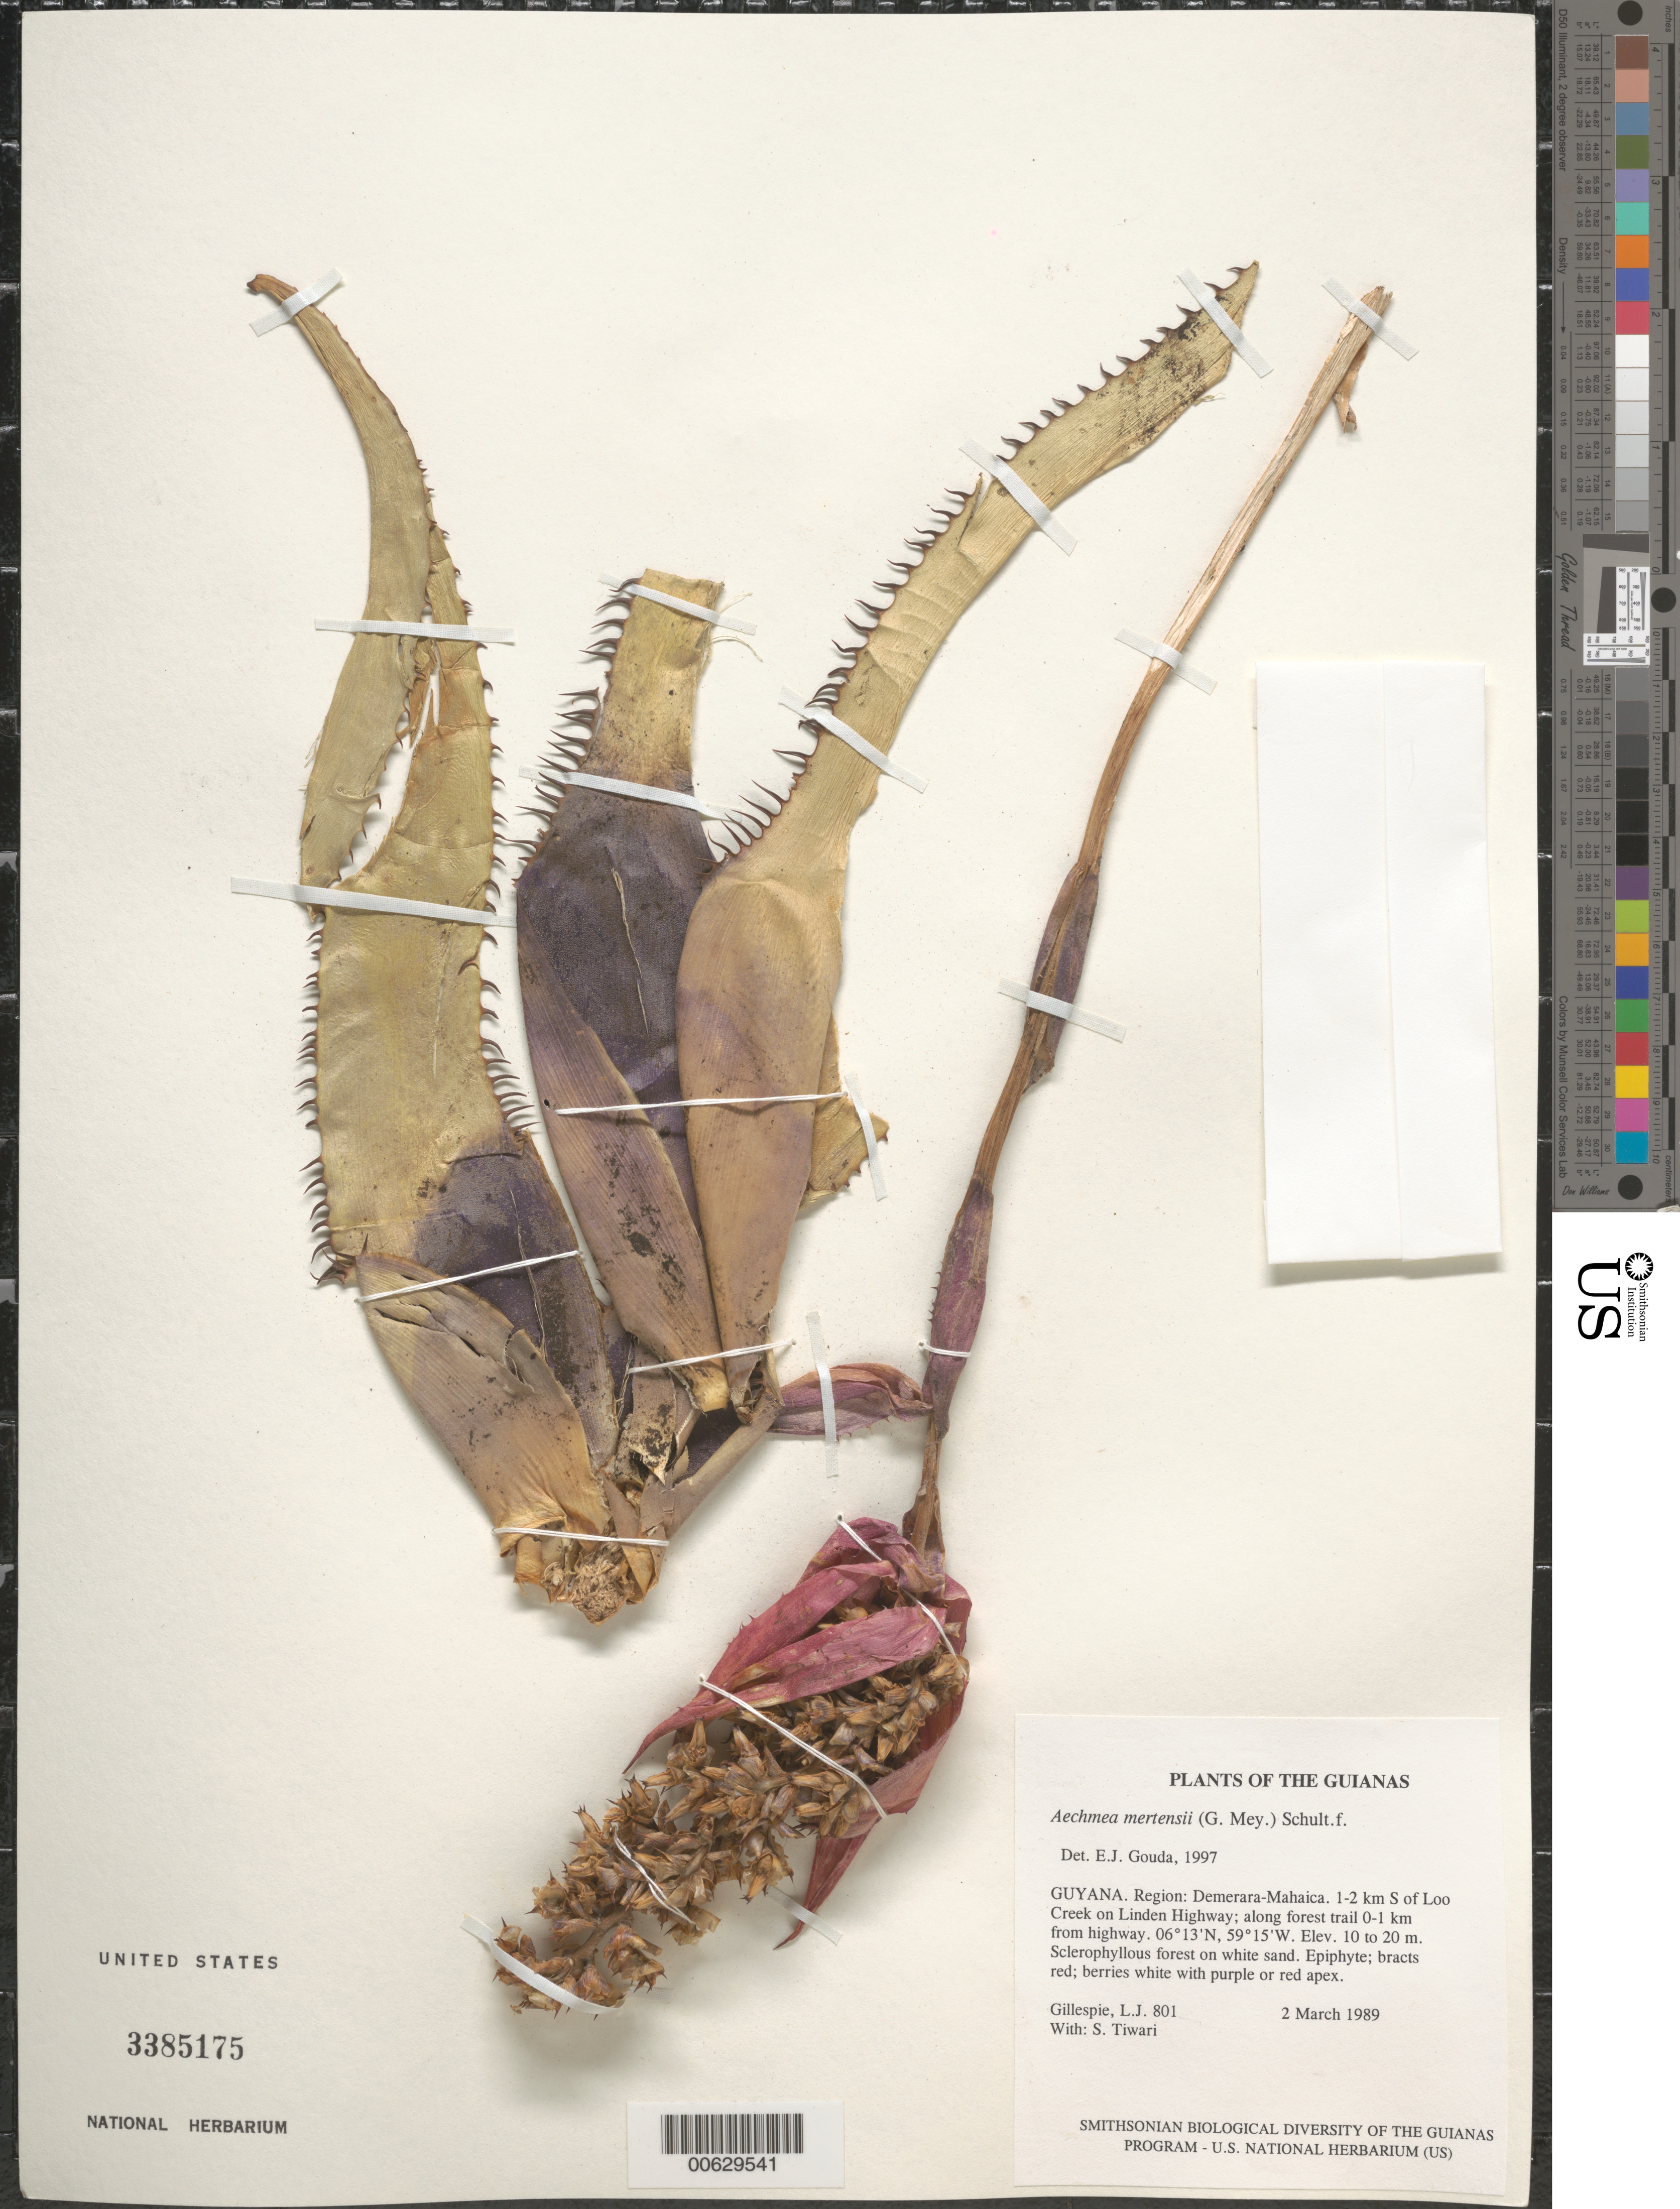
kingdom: Plantae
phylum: Tracheophyta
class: Liliopsida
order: Poales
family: Bromeliaceae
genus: Aechmea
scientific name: Aechmea mertensii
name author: (G. Mey.) Schult. & Schult. f.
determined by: Gouda, E. J.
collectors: L. J. Gillespie & S. Tiwari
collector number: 801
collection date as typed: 2 March 1989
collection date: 1989-03-02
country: Guyana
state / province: Demerara-Mahaica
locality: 1-2 km S of Loo Creek on Linden Highway; along forest trail 0-1 km from highway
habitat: Sclerophyllous forest on white sand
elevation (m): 10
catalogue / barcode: US 3385175